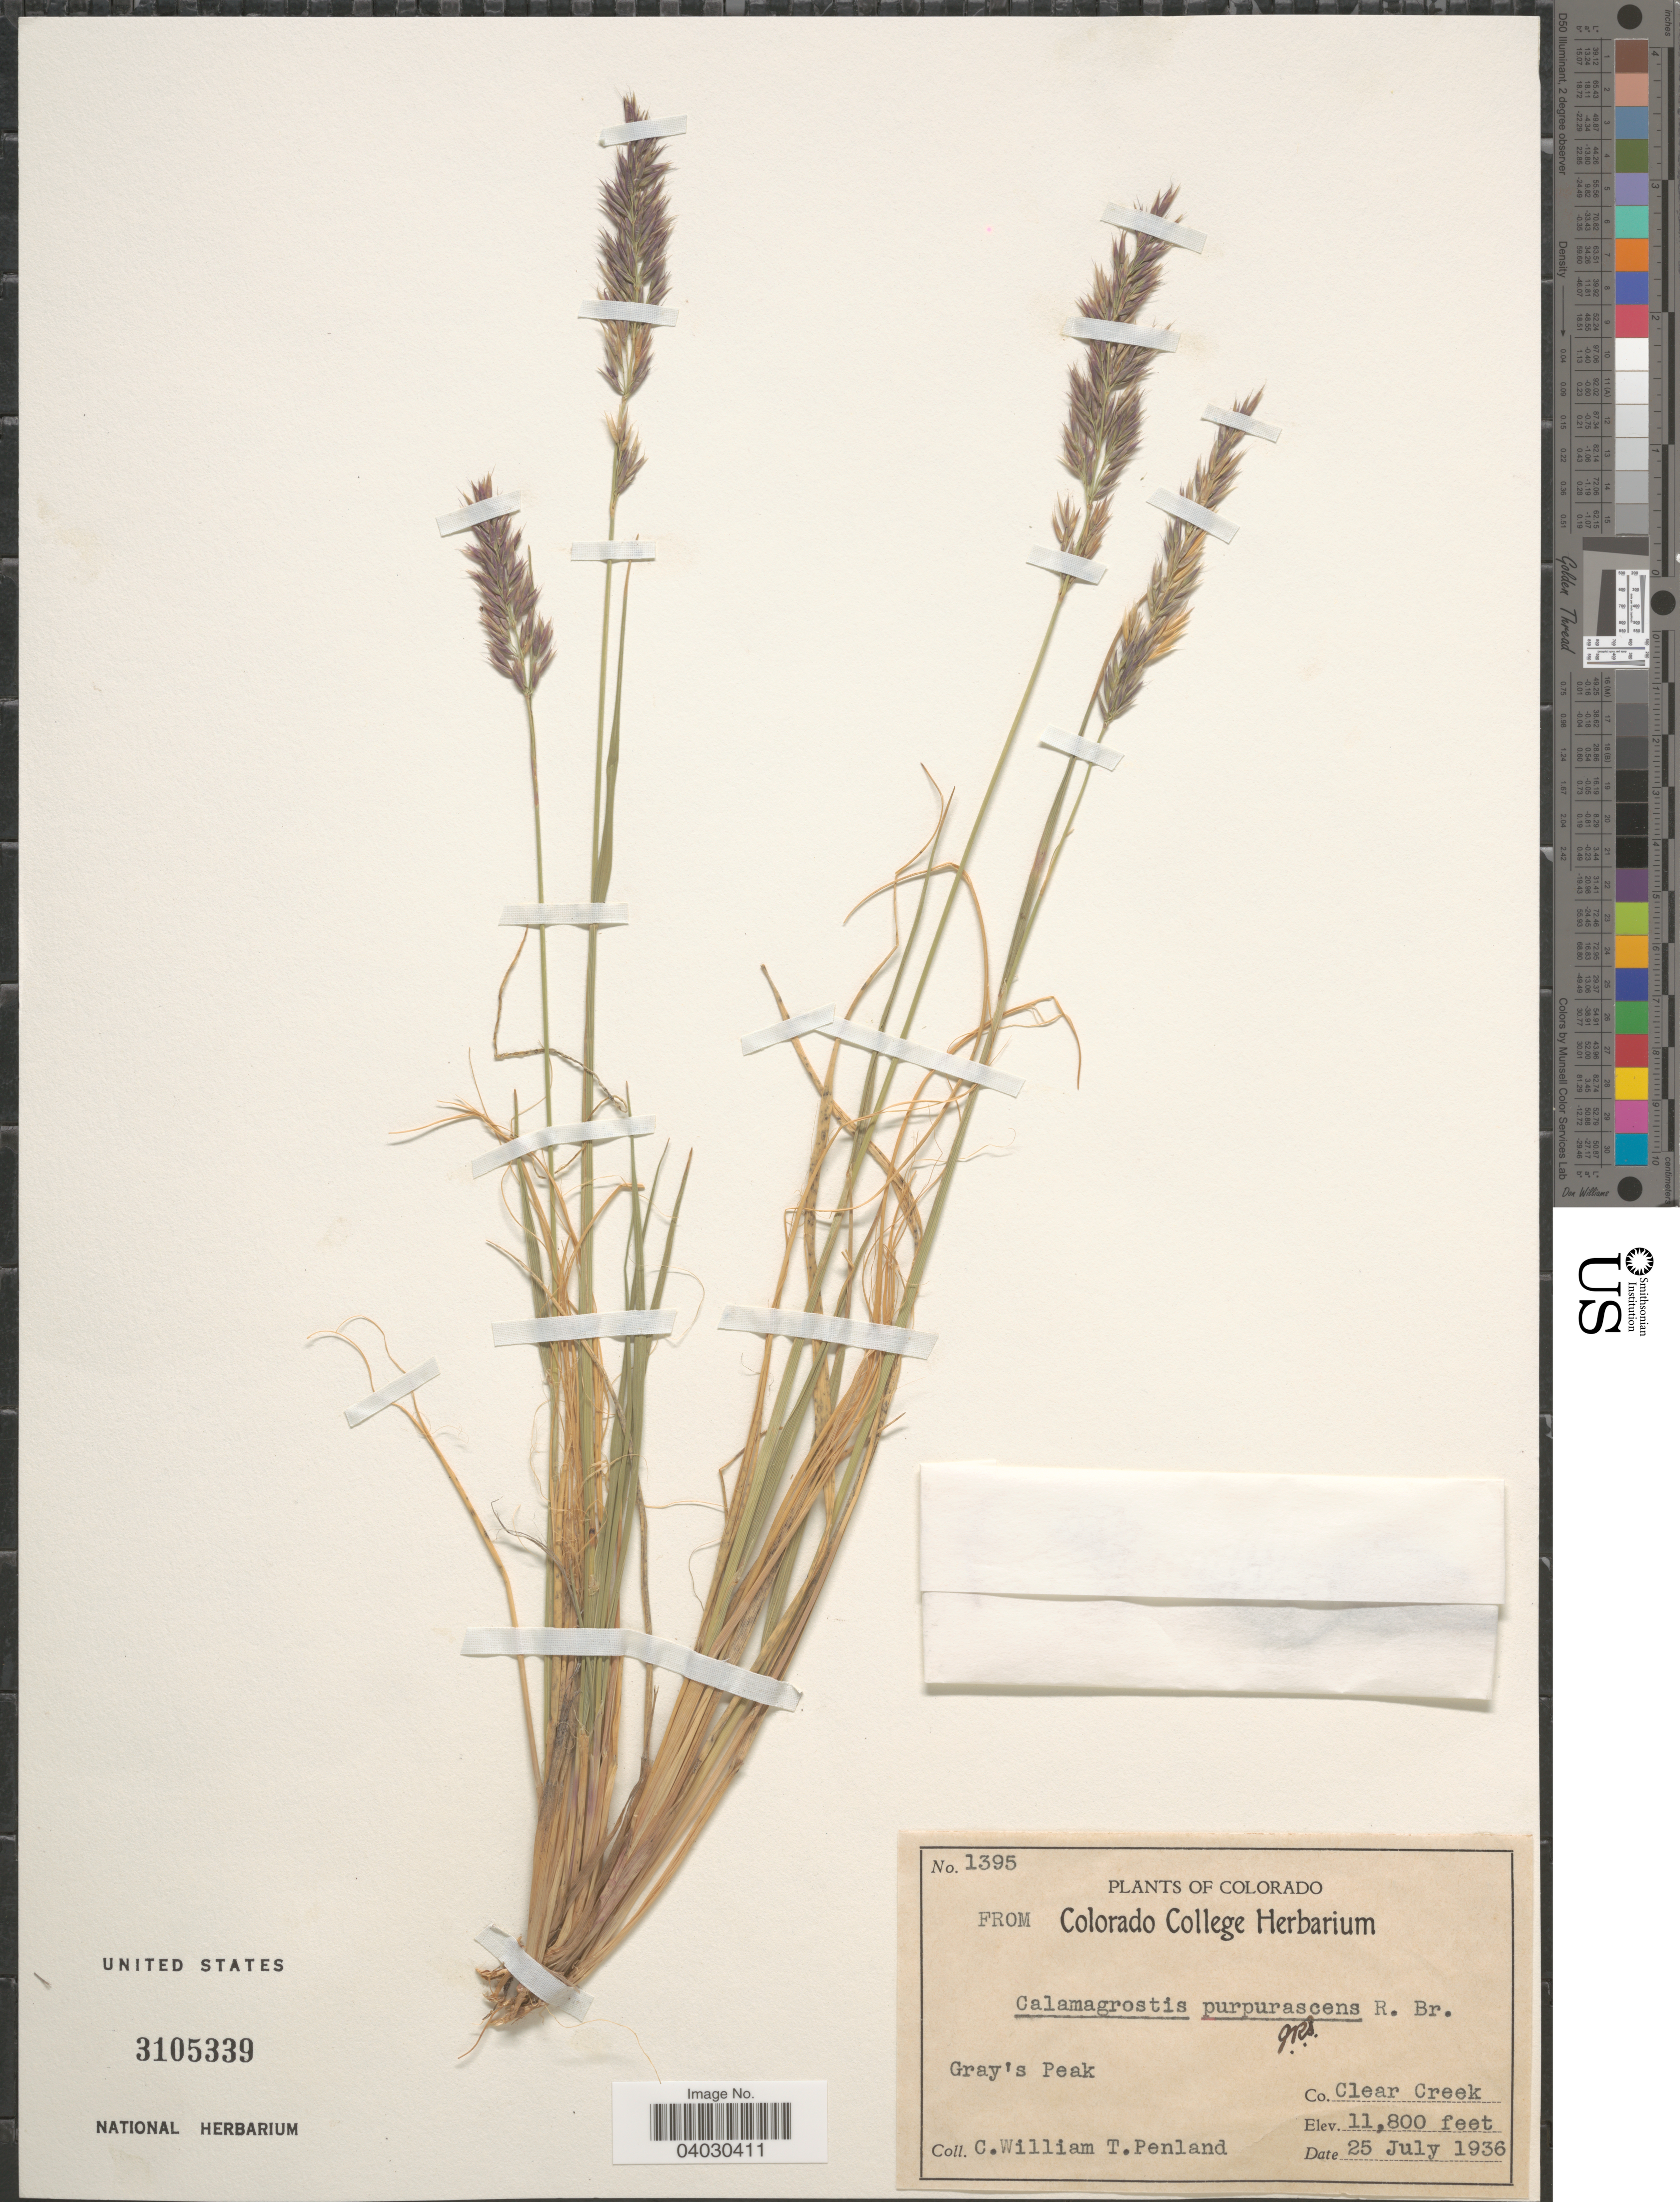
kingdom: Plantae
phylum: Tracheophyta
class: Liliopsida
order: Poales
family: Poaceae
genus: Calamagrostis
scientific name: Calamagrostis purpurascens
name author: R. Br.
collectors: C. W. Penland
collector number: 1395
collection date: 1936-07-25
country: United States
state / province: Colorado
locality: Gray's Peak. Co. Clear Creek.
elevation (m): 3597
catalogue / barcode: US 3105339